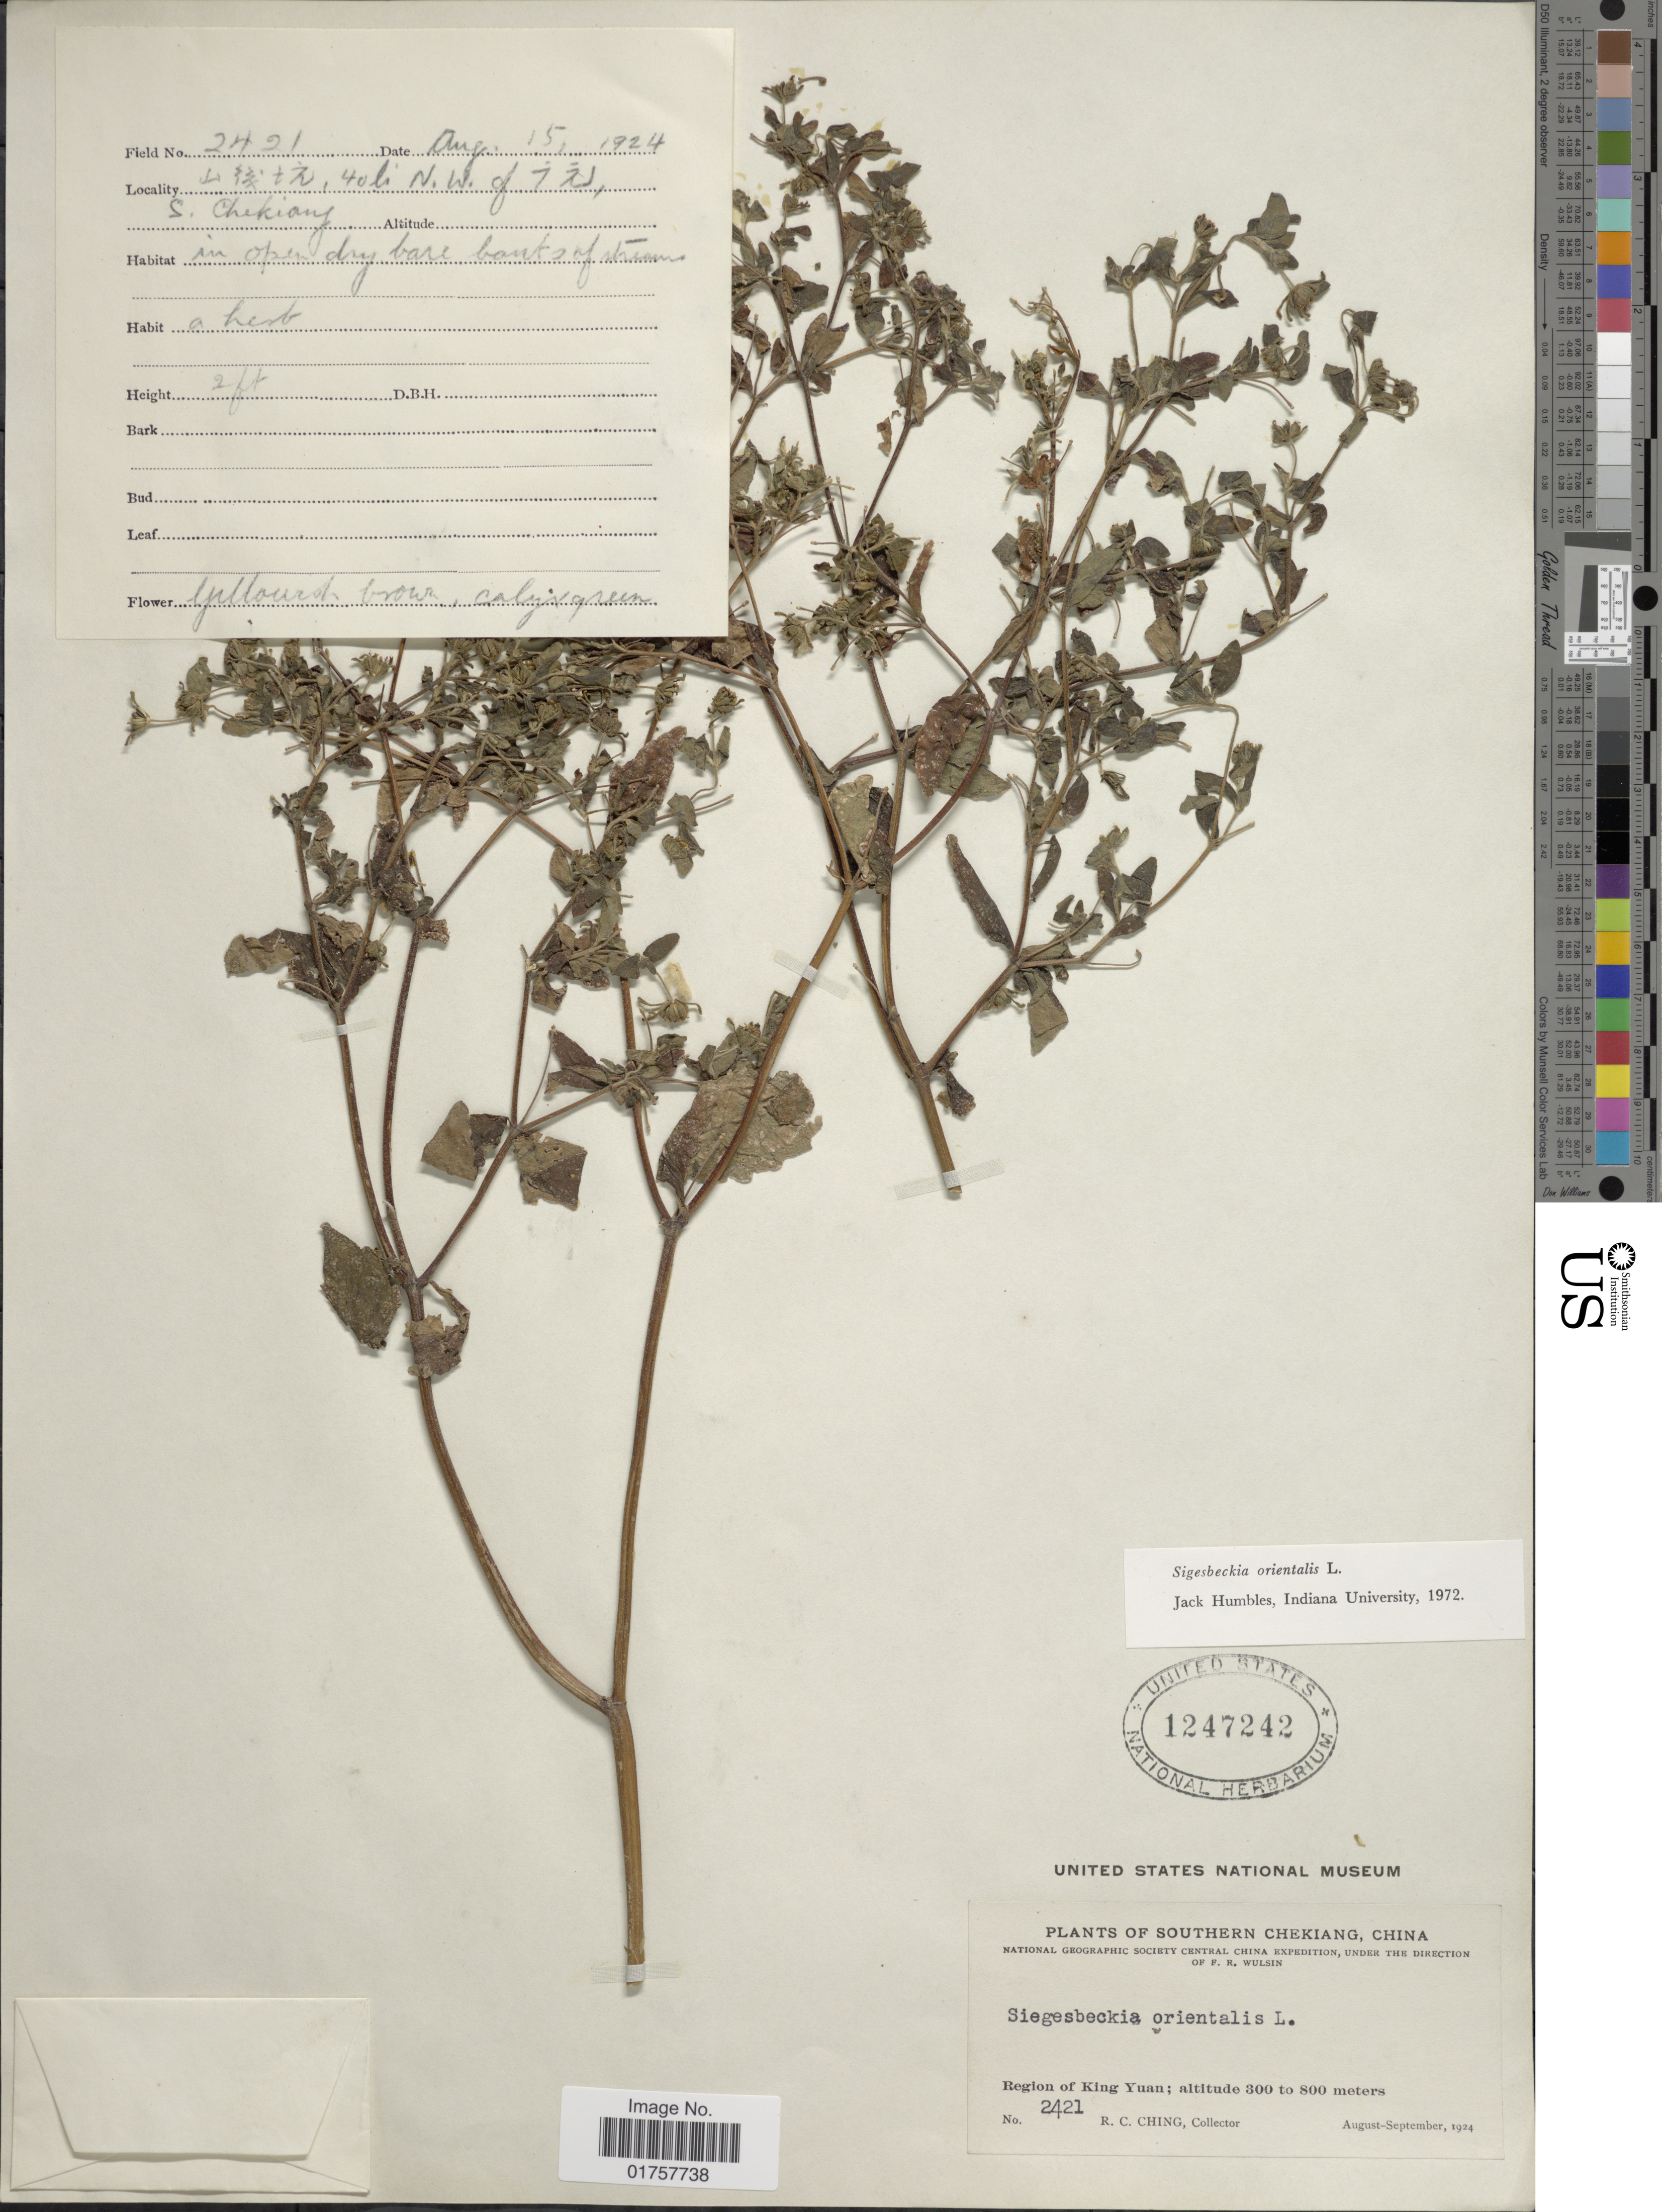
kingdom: Plantae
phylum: Tracheophyta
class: Magnoliopsida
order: Asterales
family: Asteraceae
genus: Sigesbeckia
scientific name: Sigesbeckia orientalis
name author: L.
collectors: R. C. Ching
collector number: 2421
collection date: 1924-08/1924-09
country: China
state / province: Zhejiang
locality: Southern Chekiang. Region of King Yuan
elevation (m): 300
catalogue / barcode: US 1247242